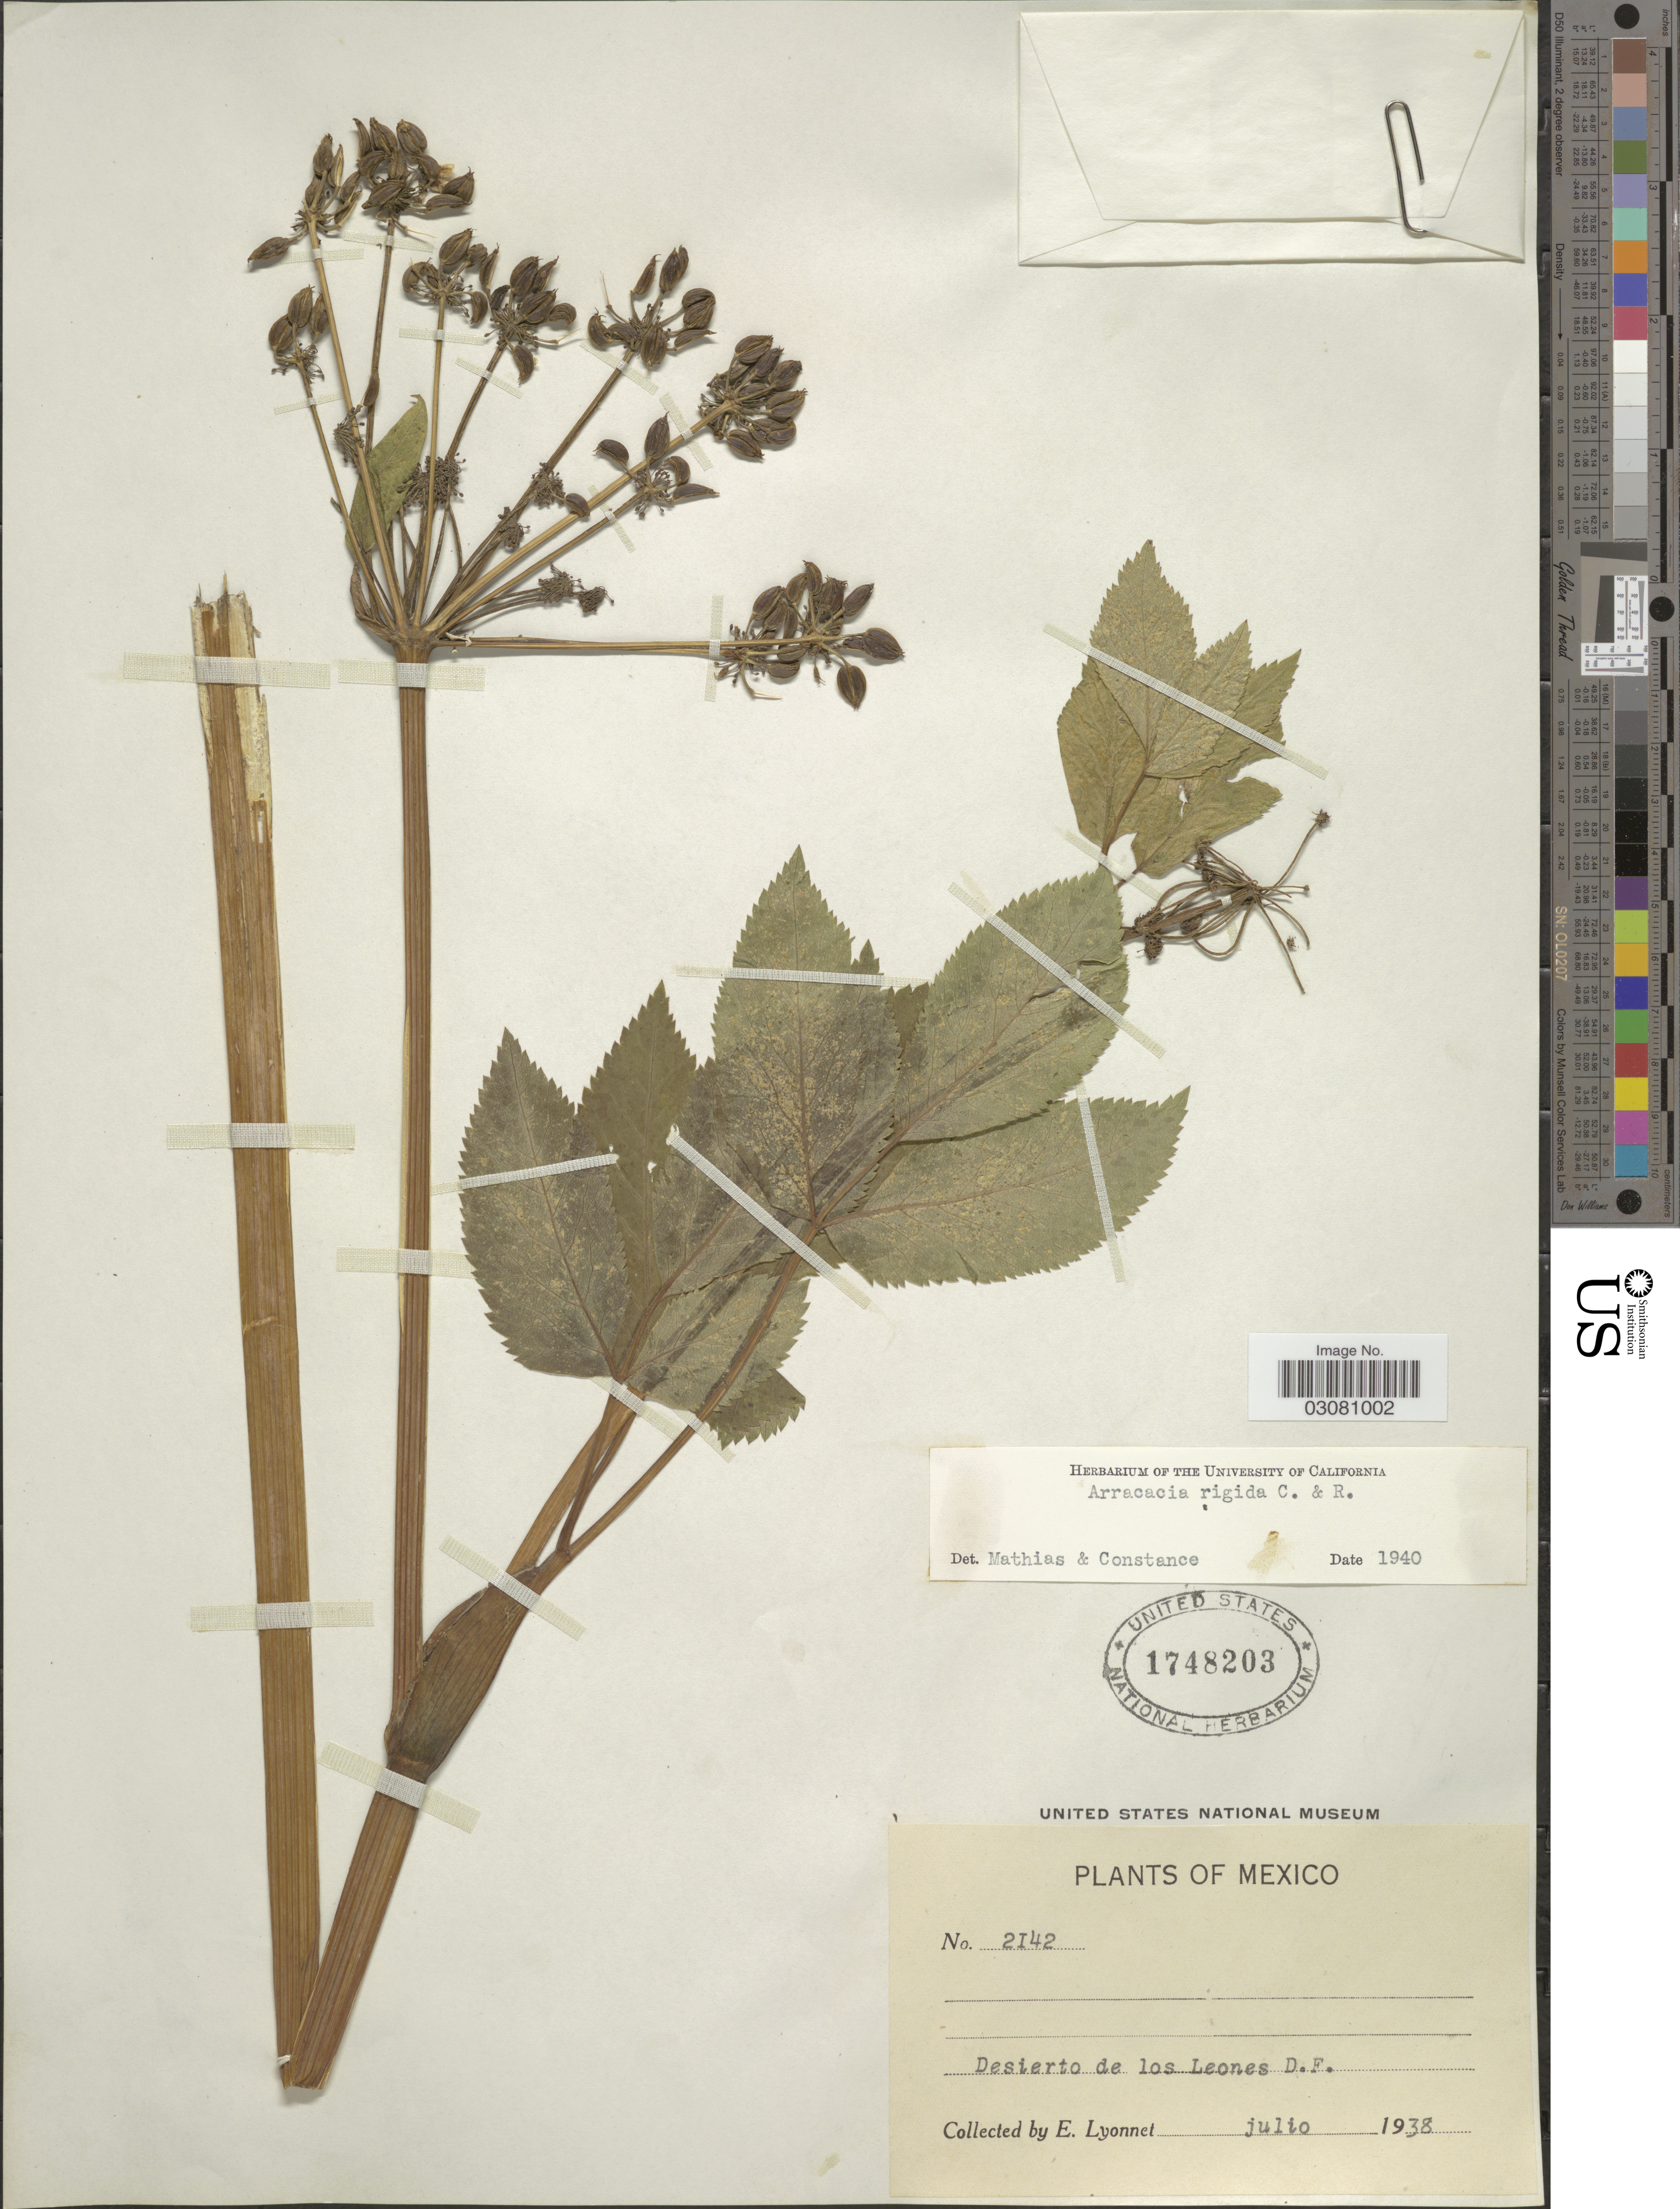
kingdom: Plantae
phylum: Tracheophyta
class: Magnoliopsida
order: Apiales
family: Apiaceae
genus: Arracacia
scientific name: Arracacia rigida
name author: J.M. Coult. & Rose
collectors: E. Lyonnet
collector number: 2142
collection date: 1938-07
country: Mexico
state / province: Distrito Federal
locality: Desierto de los Leones D.F.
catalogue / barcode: US 1748203